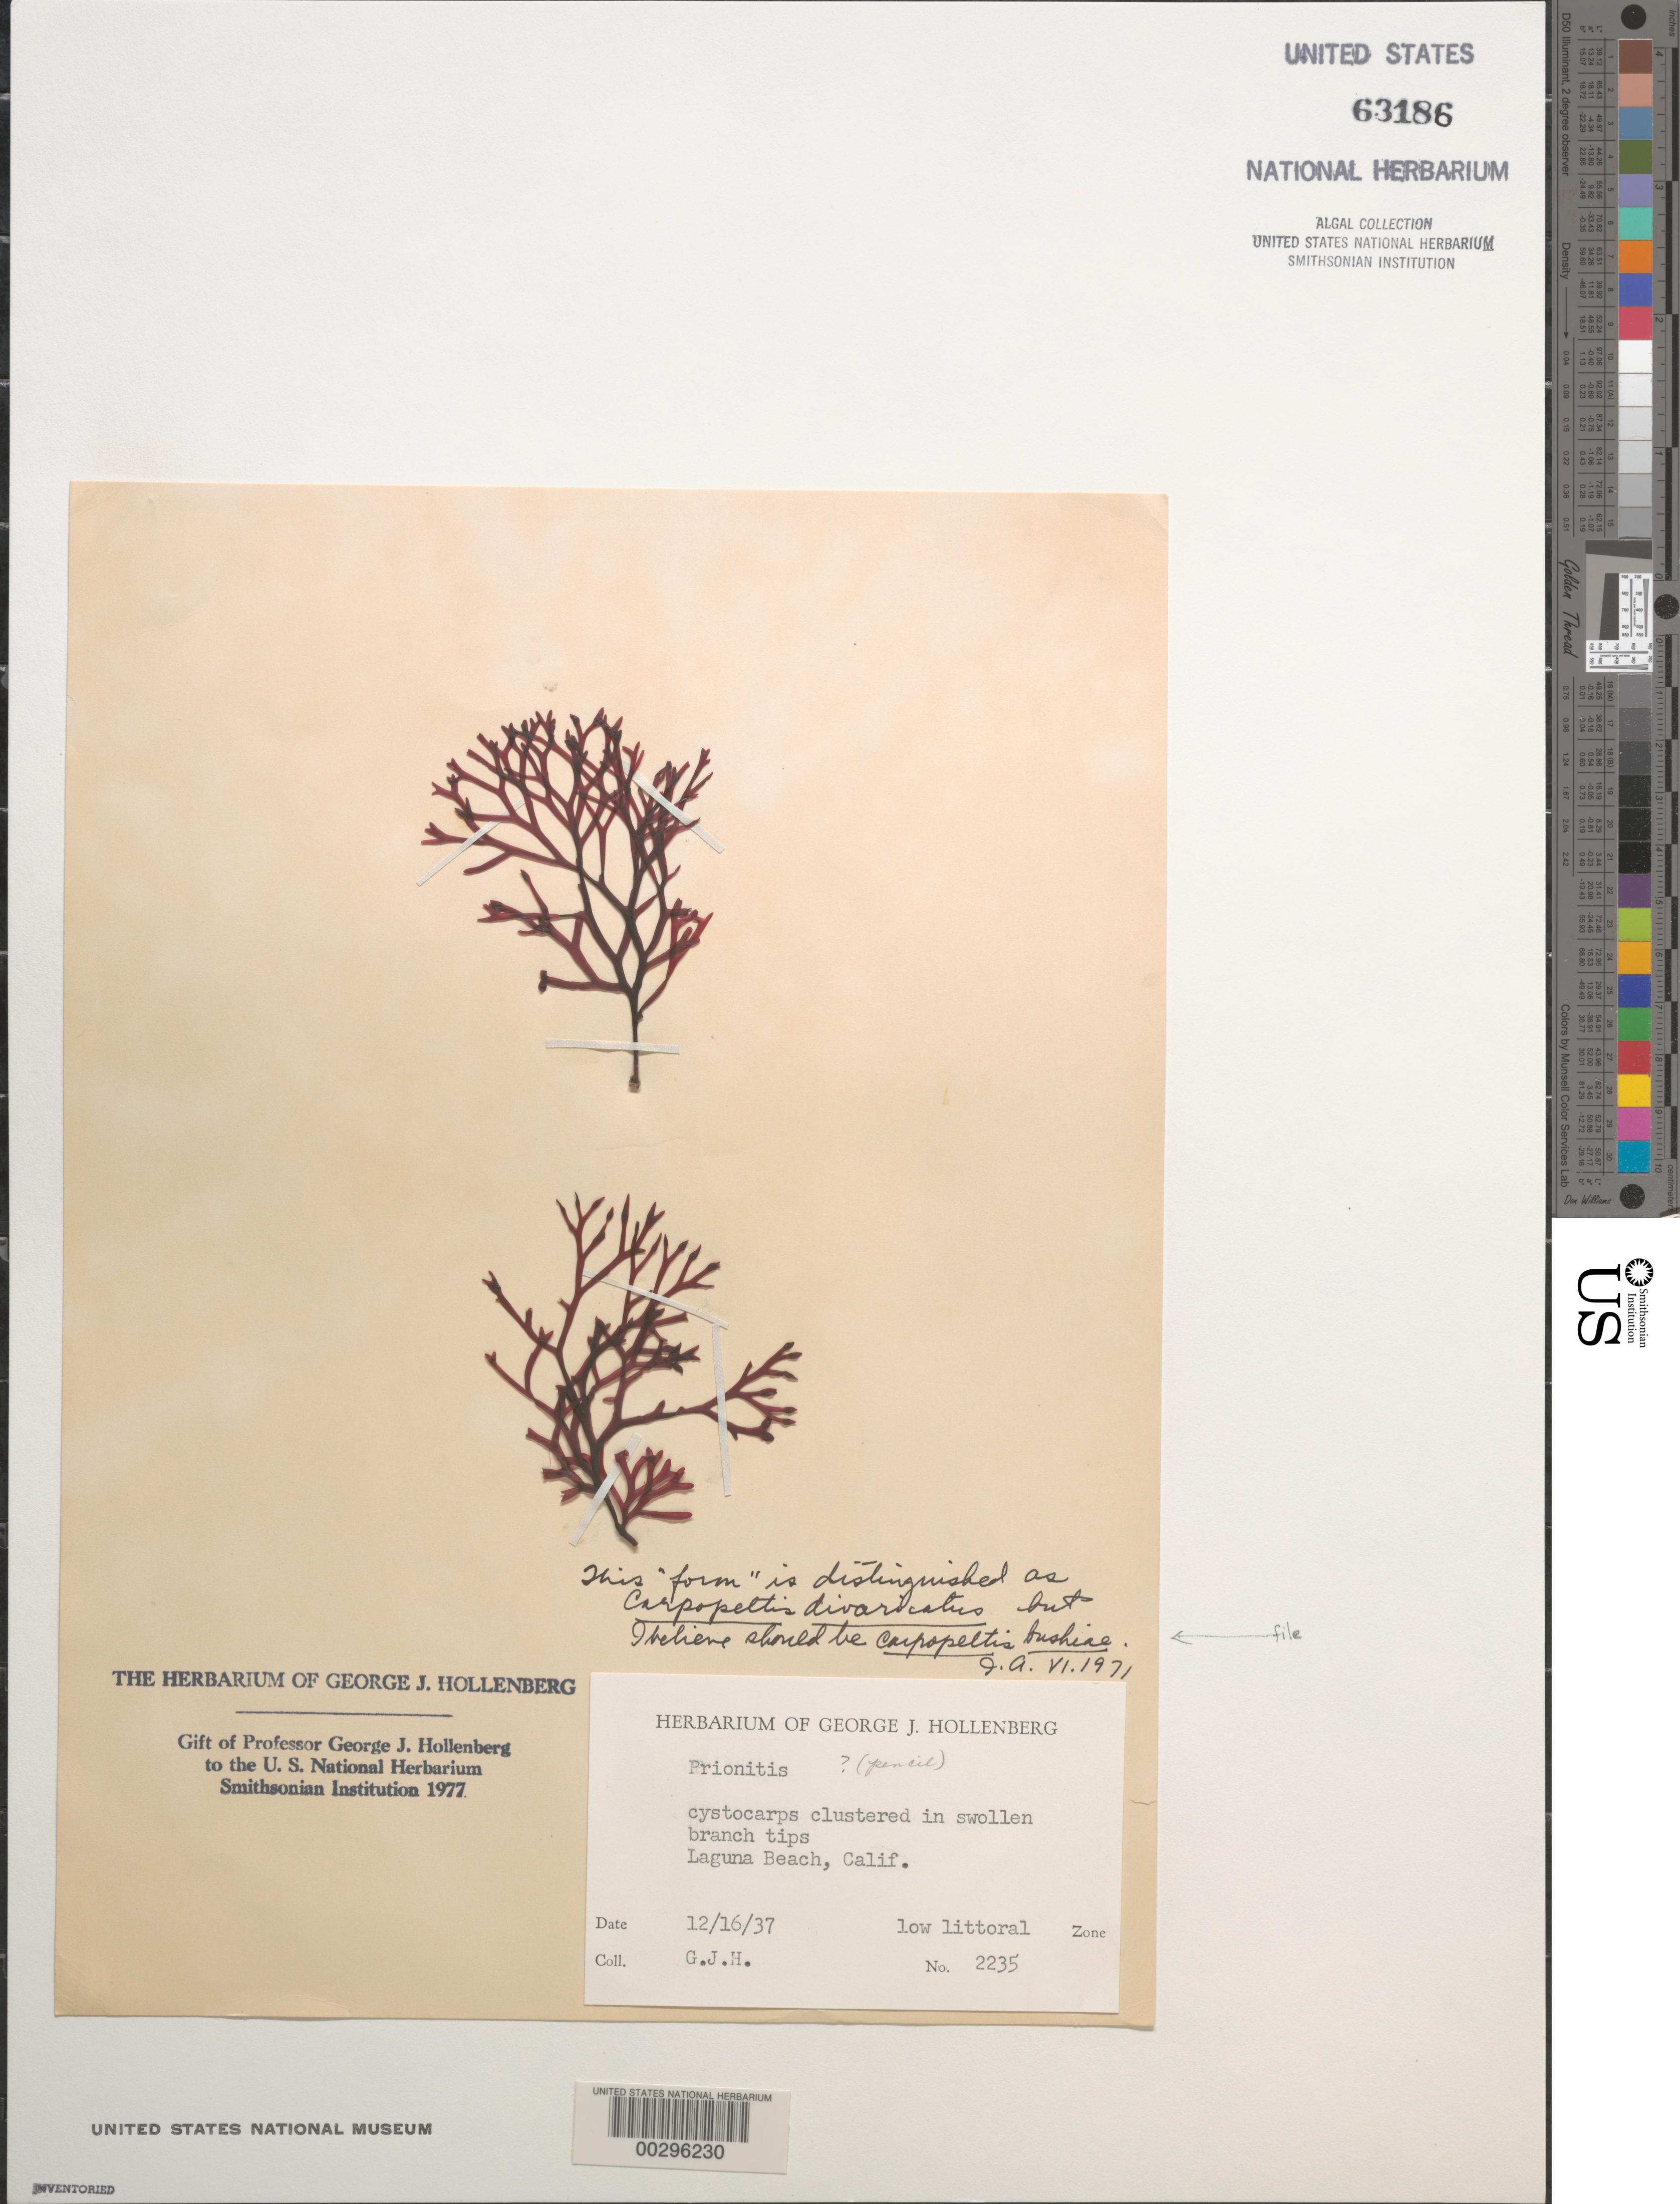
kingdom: Plantae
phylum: Rhodophyta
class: Florideophyceae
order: Halymeniales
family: Halymeniaceae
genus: Carpopeltis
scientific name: Carpopeltis bushiae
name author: (Farl.) Kylin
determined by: Abbott, Isabella A.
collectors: G. Hollenberg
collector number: GJH 2235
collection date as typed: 16 Dec 1937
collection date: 1937-12-16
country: United States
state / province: California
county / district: Orange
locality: Laguna Beach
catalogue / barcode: US 63186